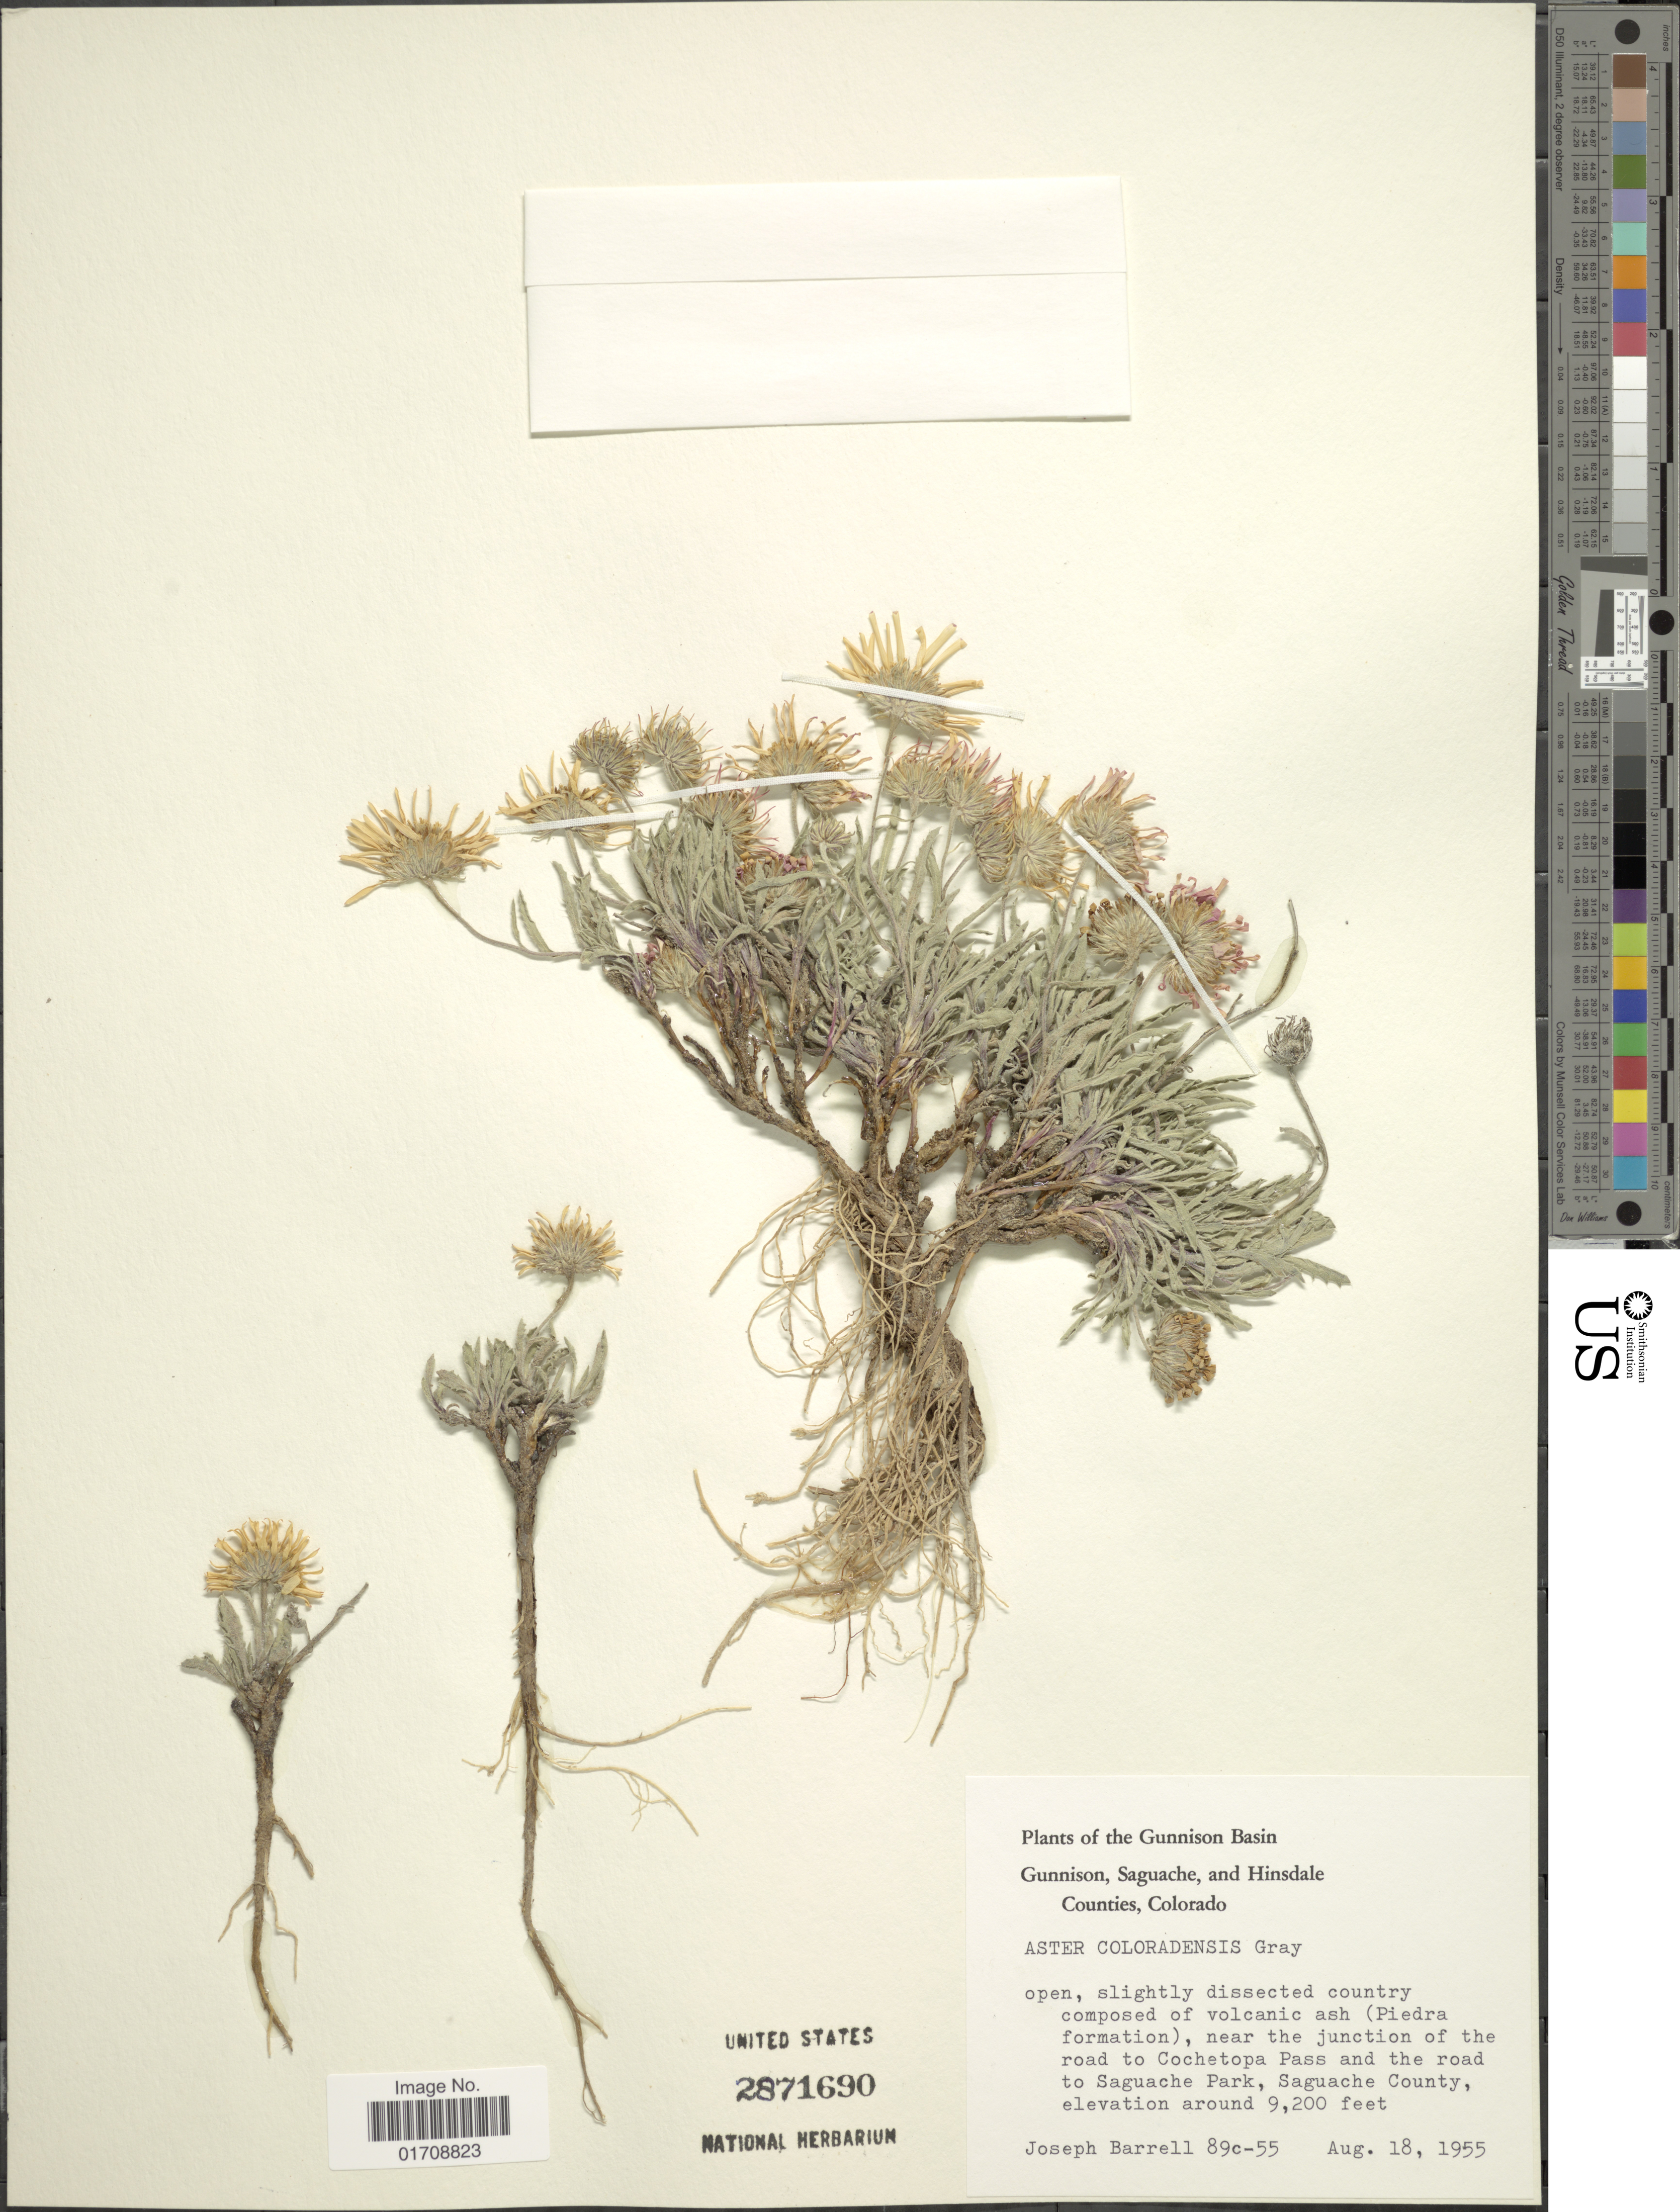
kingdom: Plantae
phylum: Tracheophyta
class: Magnoliopsida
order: Asterales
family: Asteraceae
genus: Machaeranthera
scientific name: Machaeranthera coloradoensis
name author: (A. Gray) Osterh.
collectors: J. Barrell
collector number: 89c-55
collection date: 1955-08-18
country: United States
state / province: Colorado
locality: Gunnison Basin, (Piedra formation), near the junction of the road to Cochetopa Pass and the road to Saguache Park, Saguache County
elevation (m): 2804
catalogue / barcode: US 2871690